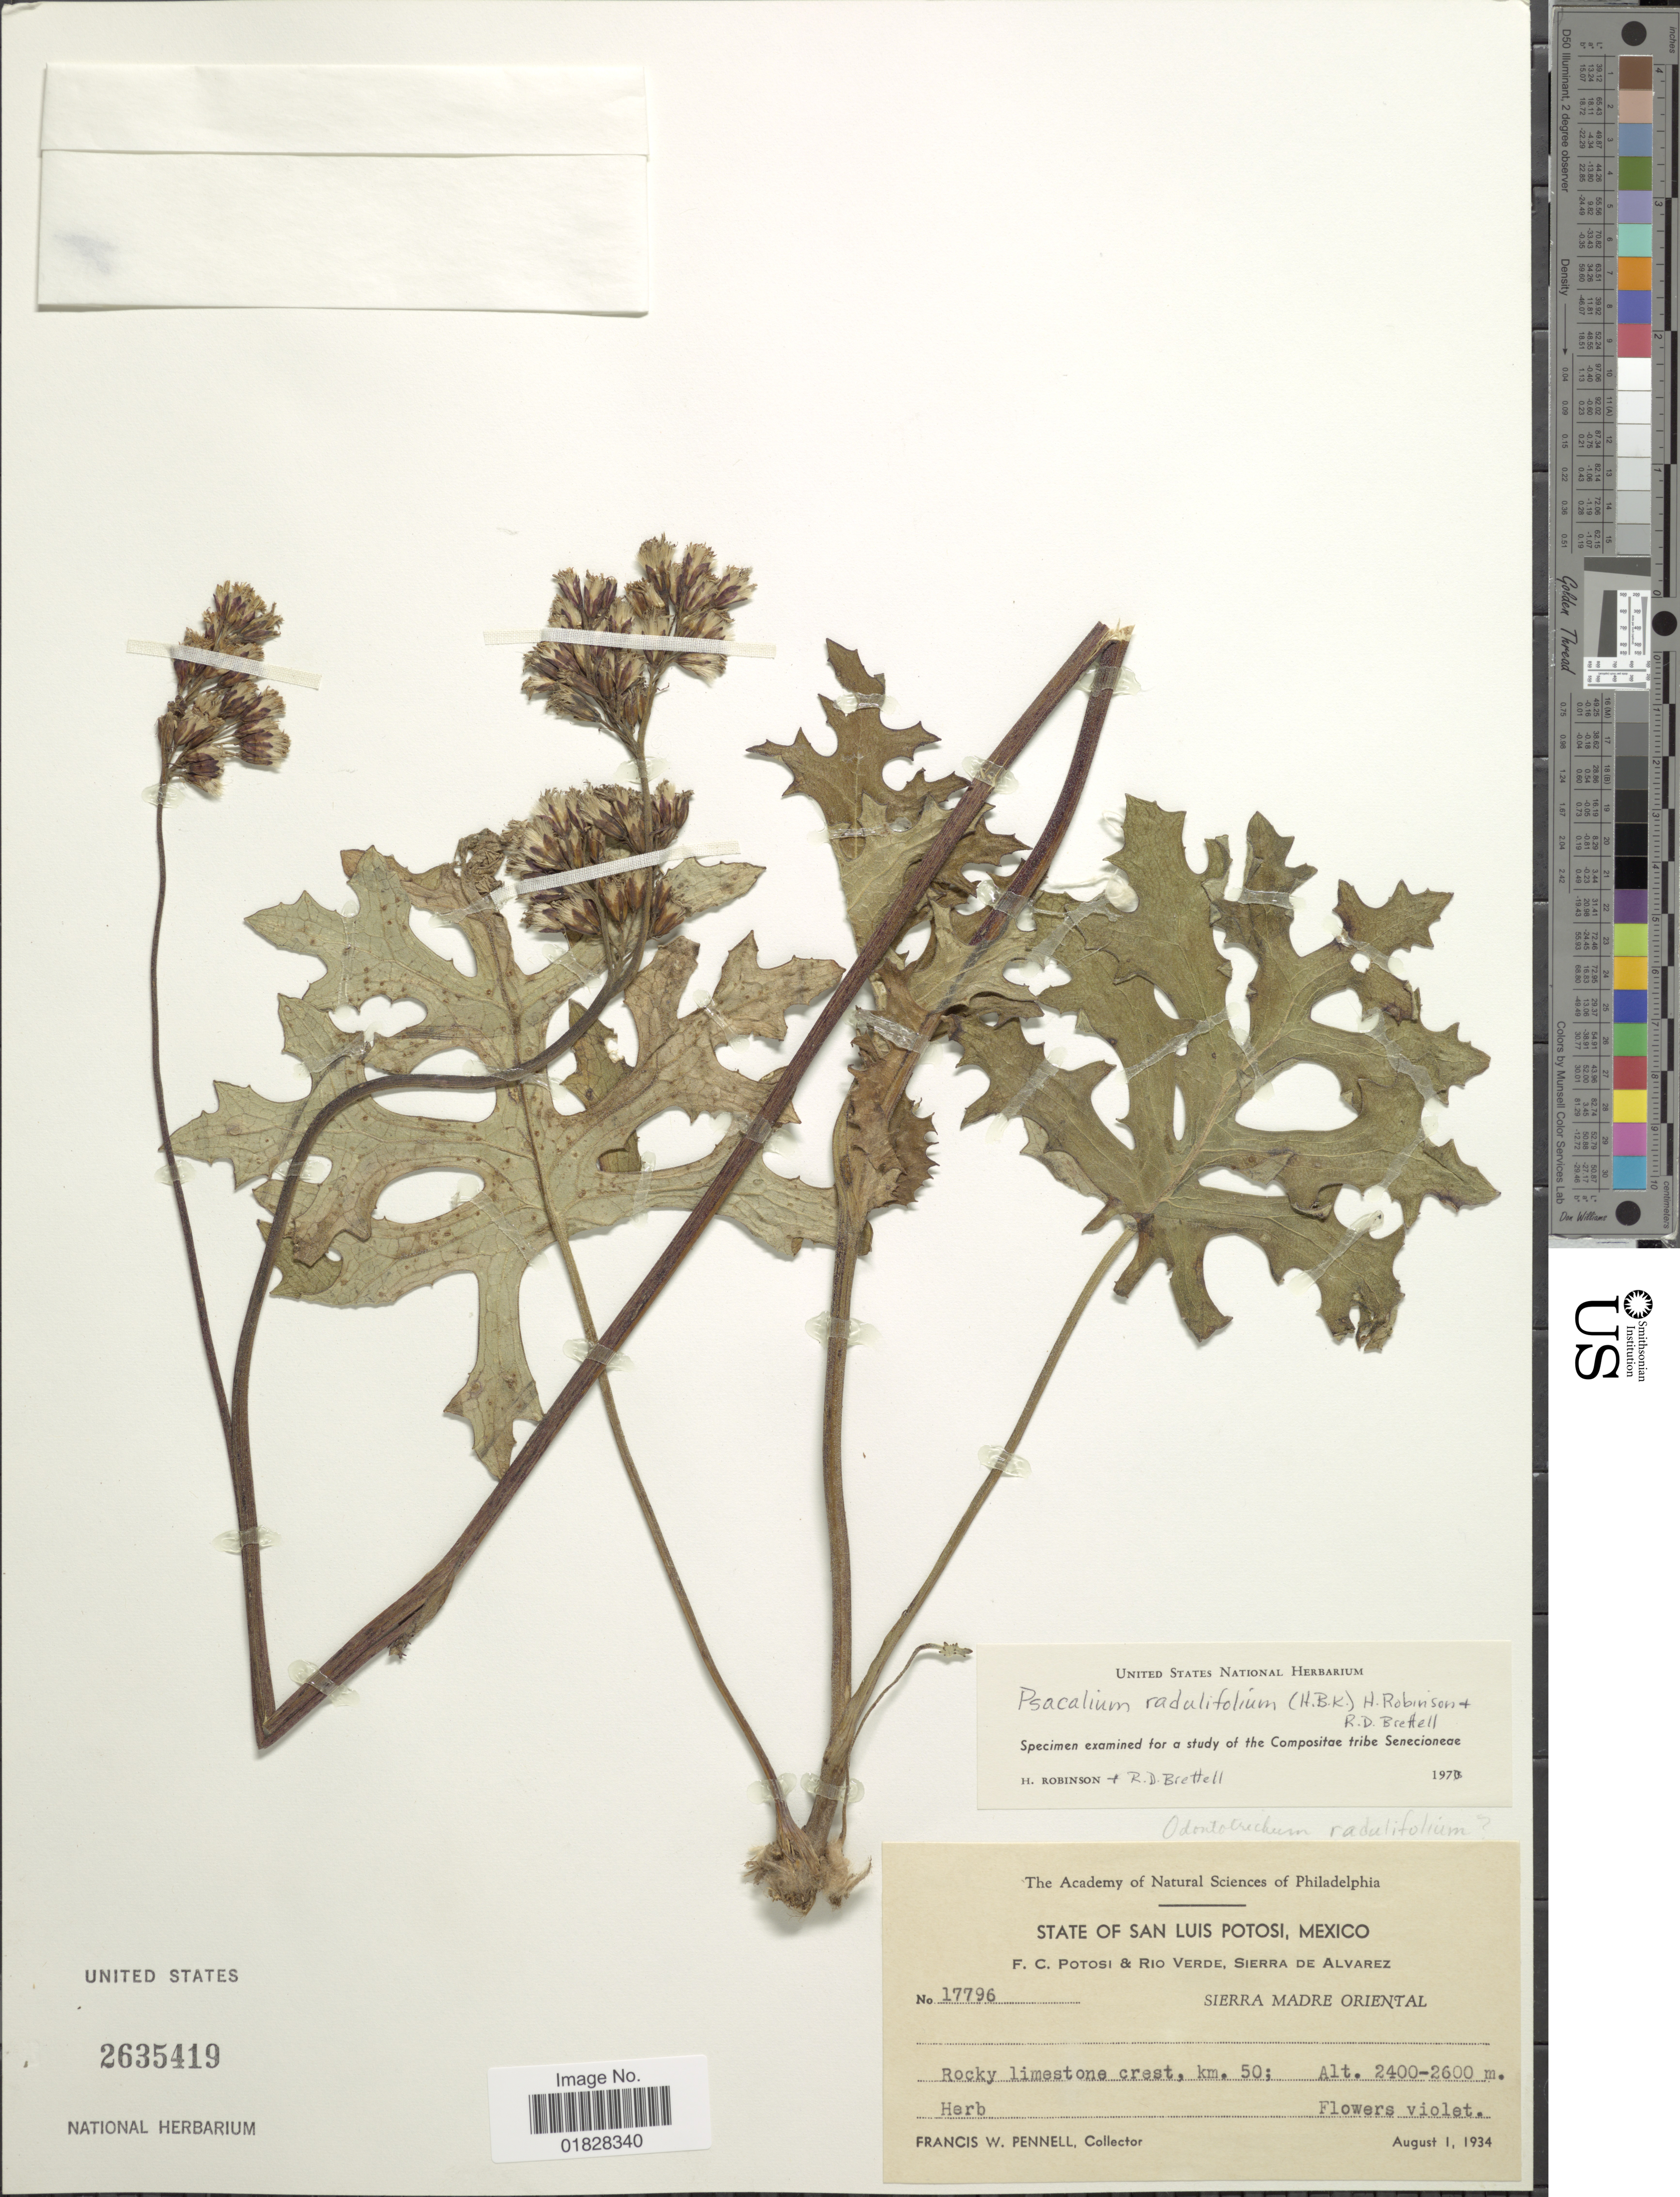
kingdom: Plantae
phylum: Tracheophyta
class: Magnoliopsida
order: Asterales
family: Asteraceae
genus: Psacalium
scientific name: Psacalium radulifolium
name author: (Kunth) H. Rob. & Brettell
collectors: F. W. Pennell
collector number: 17796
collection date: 1934-08-01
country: Mexico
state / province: San Luis Potosí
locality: State of San Luis Potosi, Mexico. F.C. Potosi, Rio Verde, Sierra de Alvarez. Sierra Madre Oriental. Rocky limestone crest, km. 50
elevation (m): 2400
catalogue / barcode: US 2635419